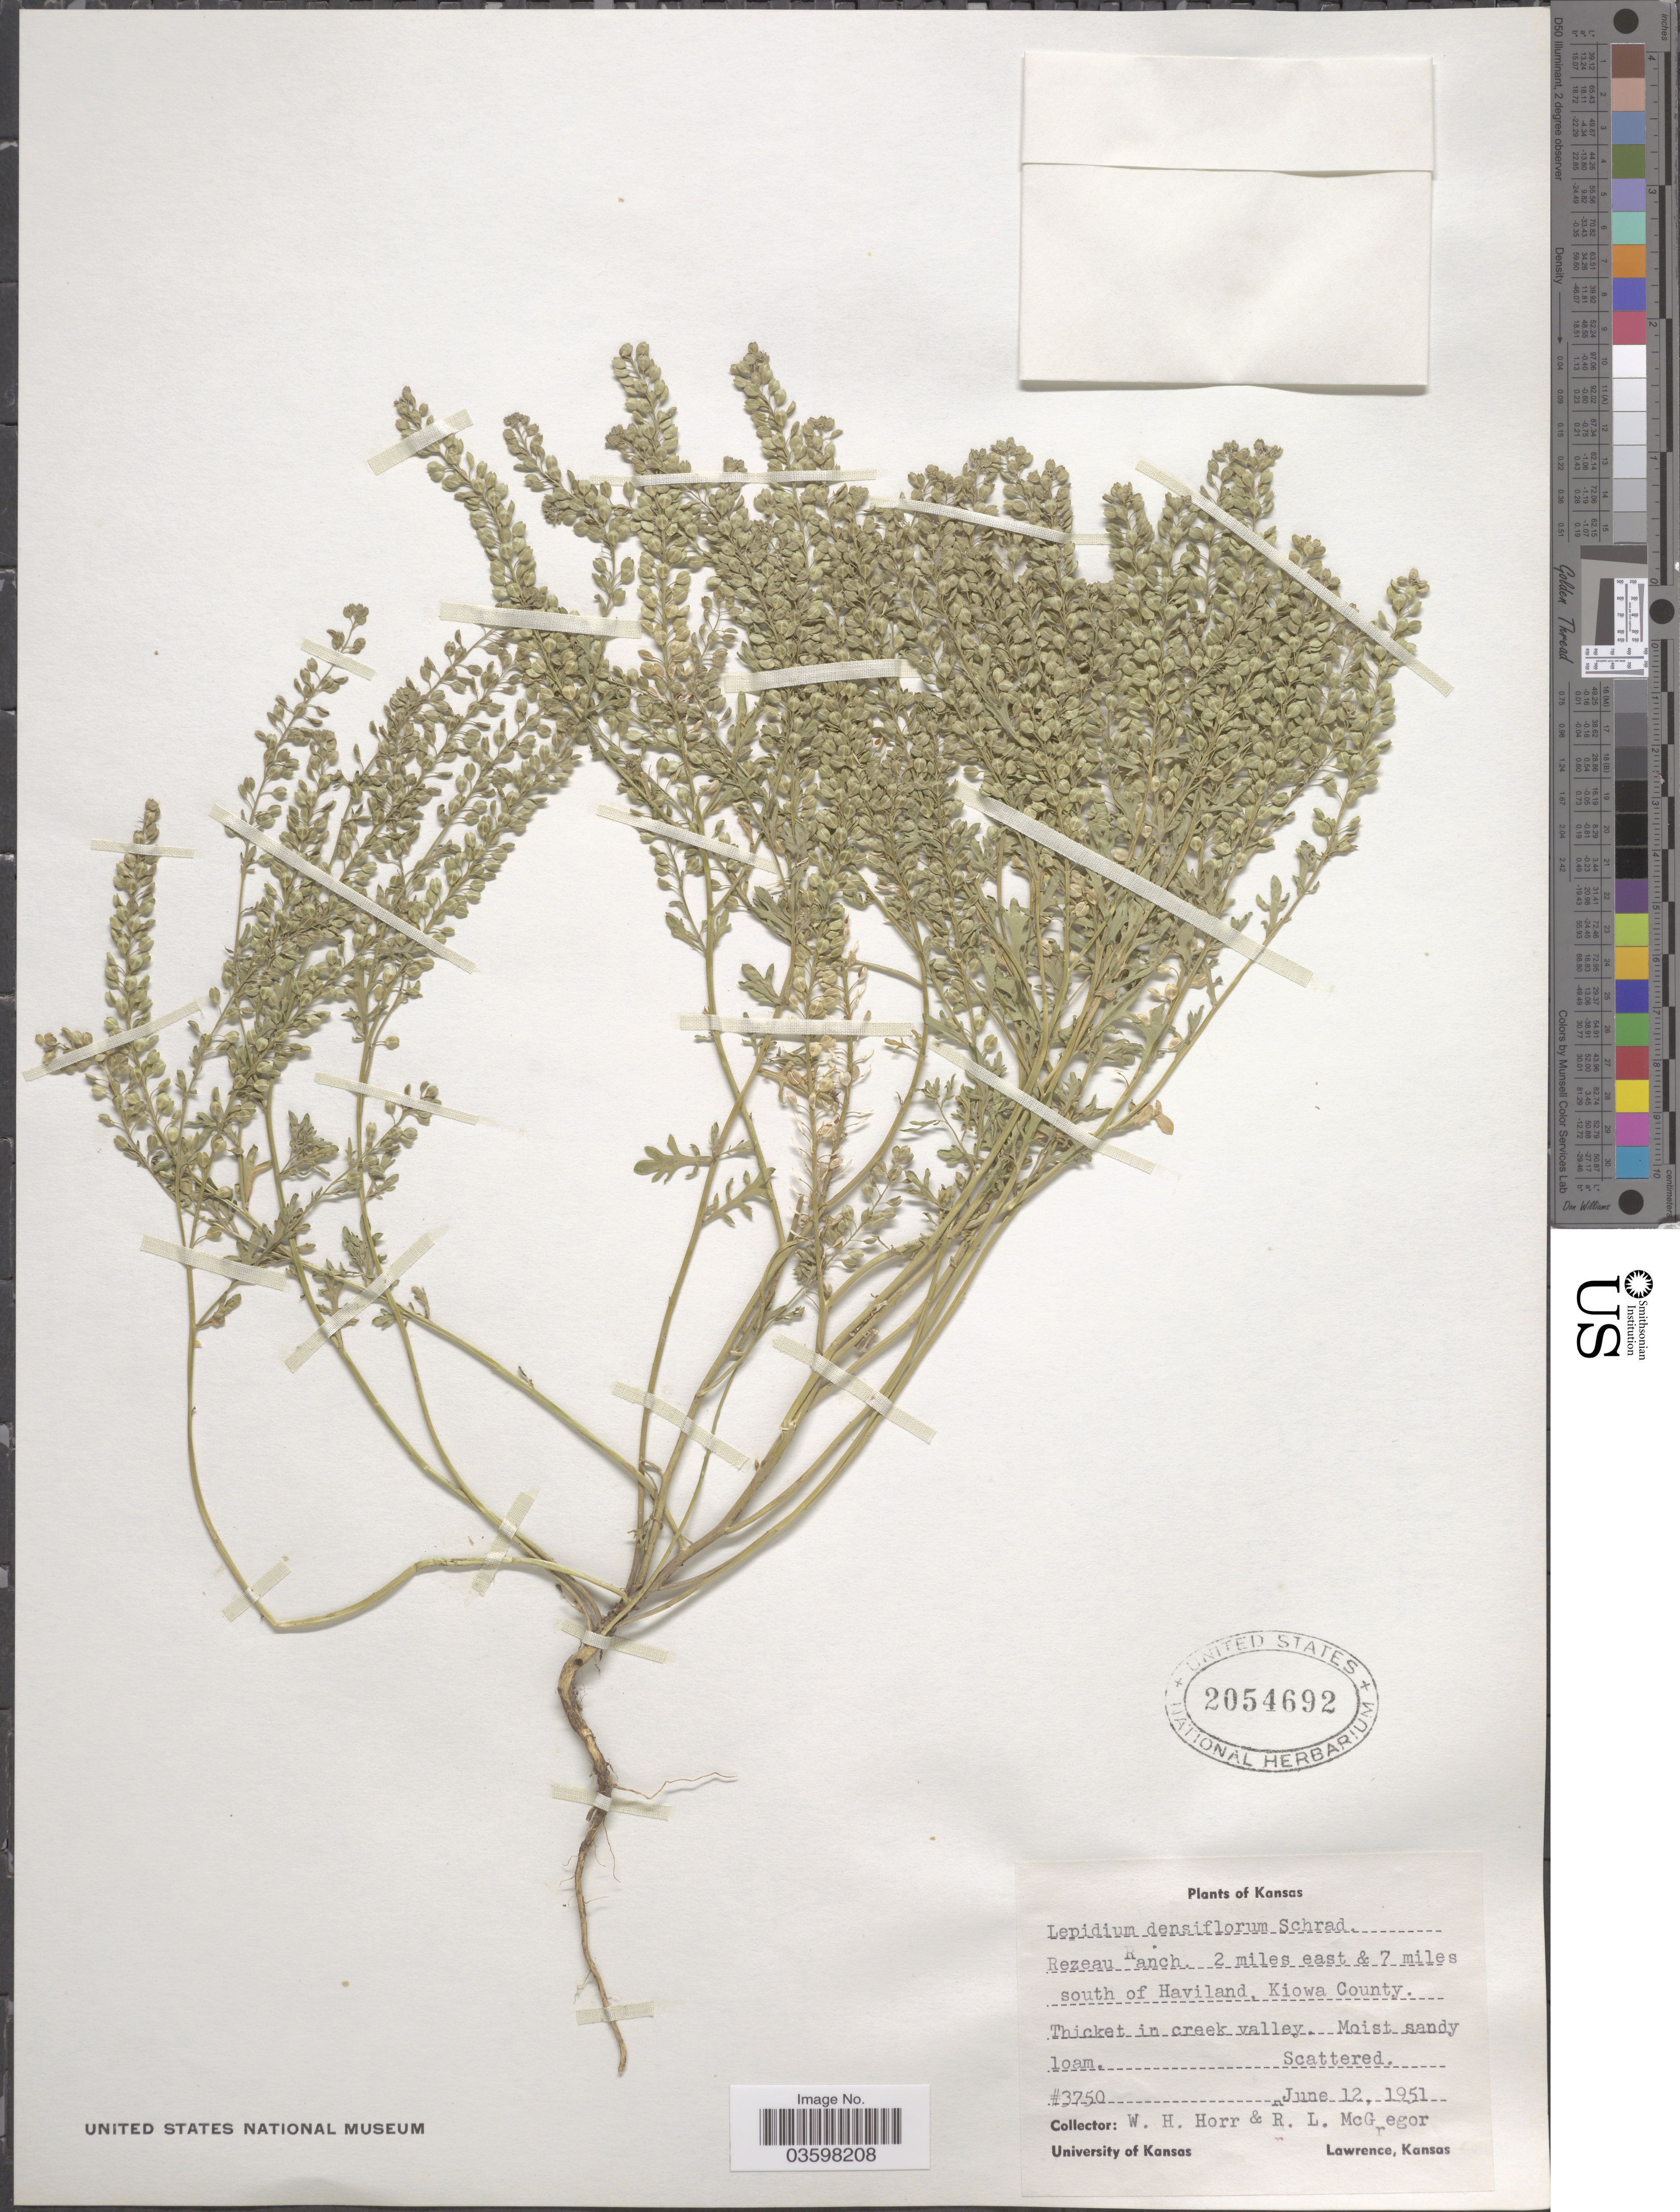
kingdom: Plantae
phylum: Tracheophyta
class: Magnoliopsida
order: Brassicales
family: Brassicaceae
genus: Lepidium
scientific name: Lepidium oblongum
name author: Small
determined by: Al-Shehbaz, I. A., (MO), Missouri Botanical Garden (UNITED STATES)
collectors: W. H. Horr & R. McGregor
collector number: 3750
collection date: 1951-06-12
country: United States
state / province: Kansas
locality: Rezeau Ranch, 2 miles east & 7 miles south of Haviland, Kiowa County.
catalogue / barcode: US 2054692